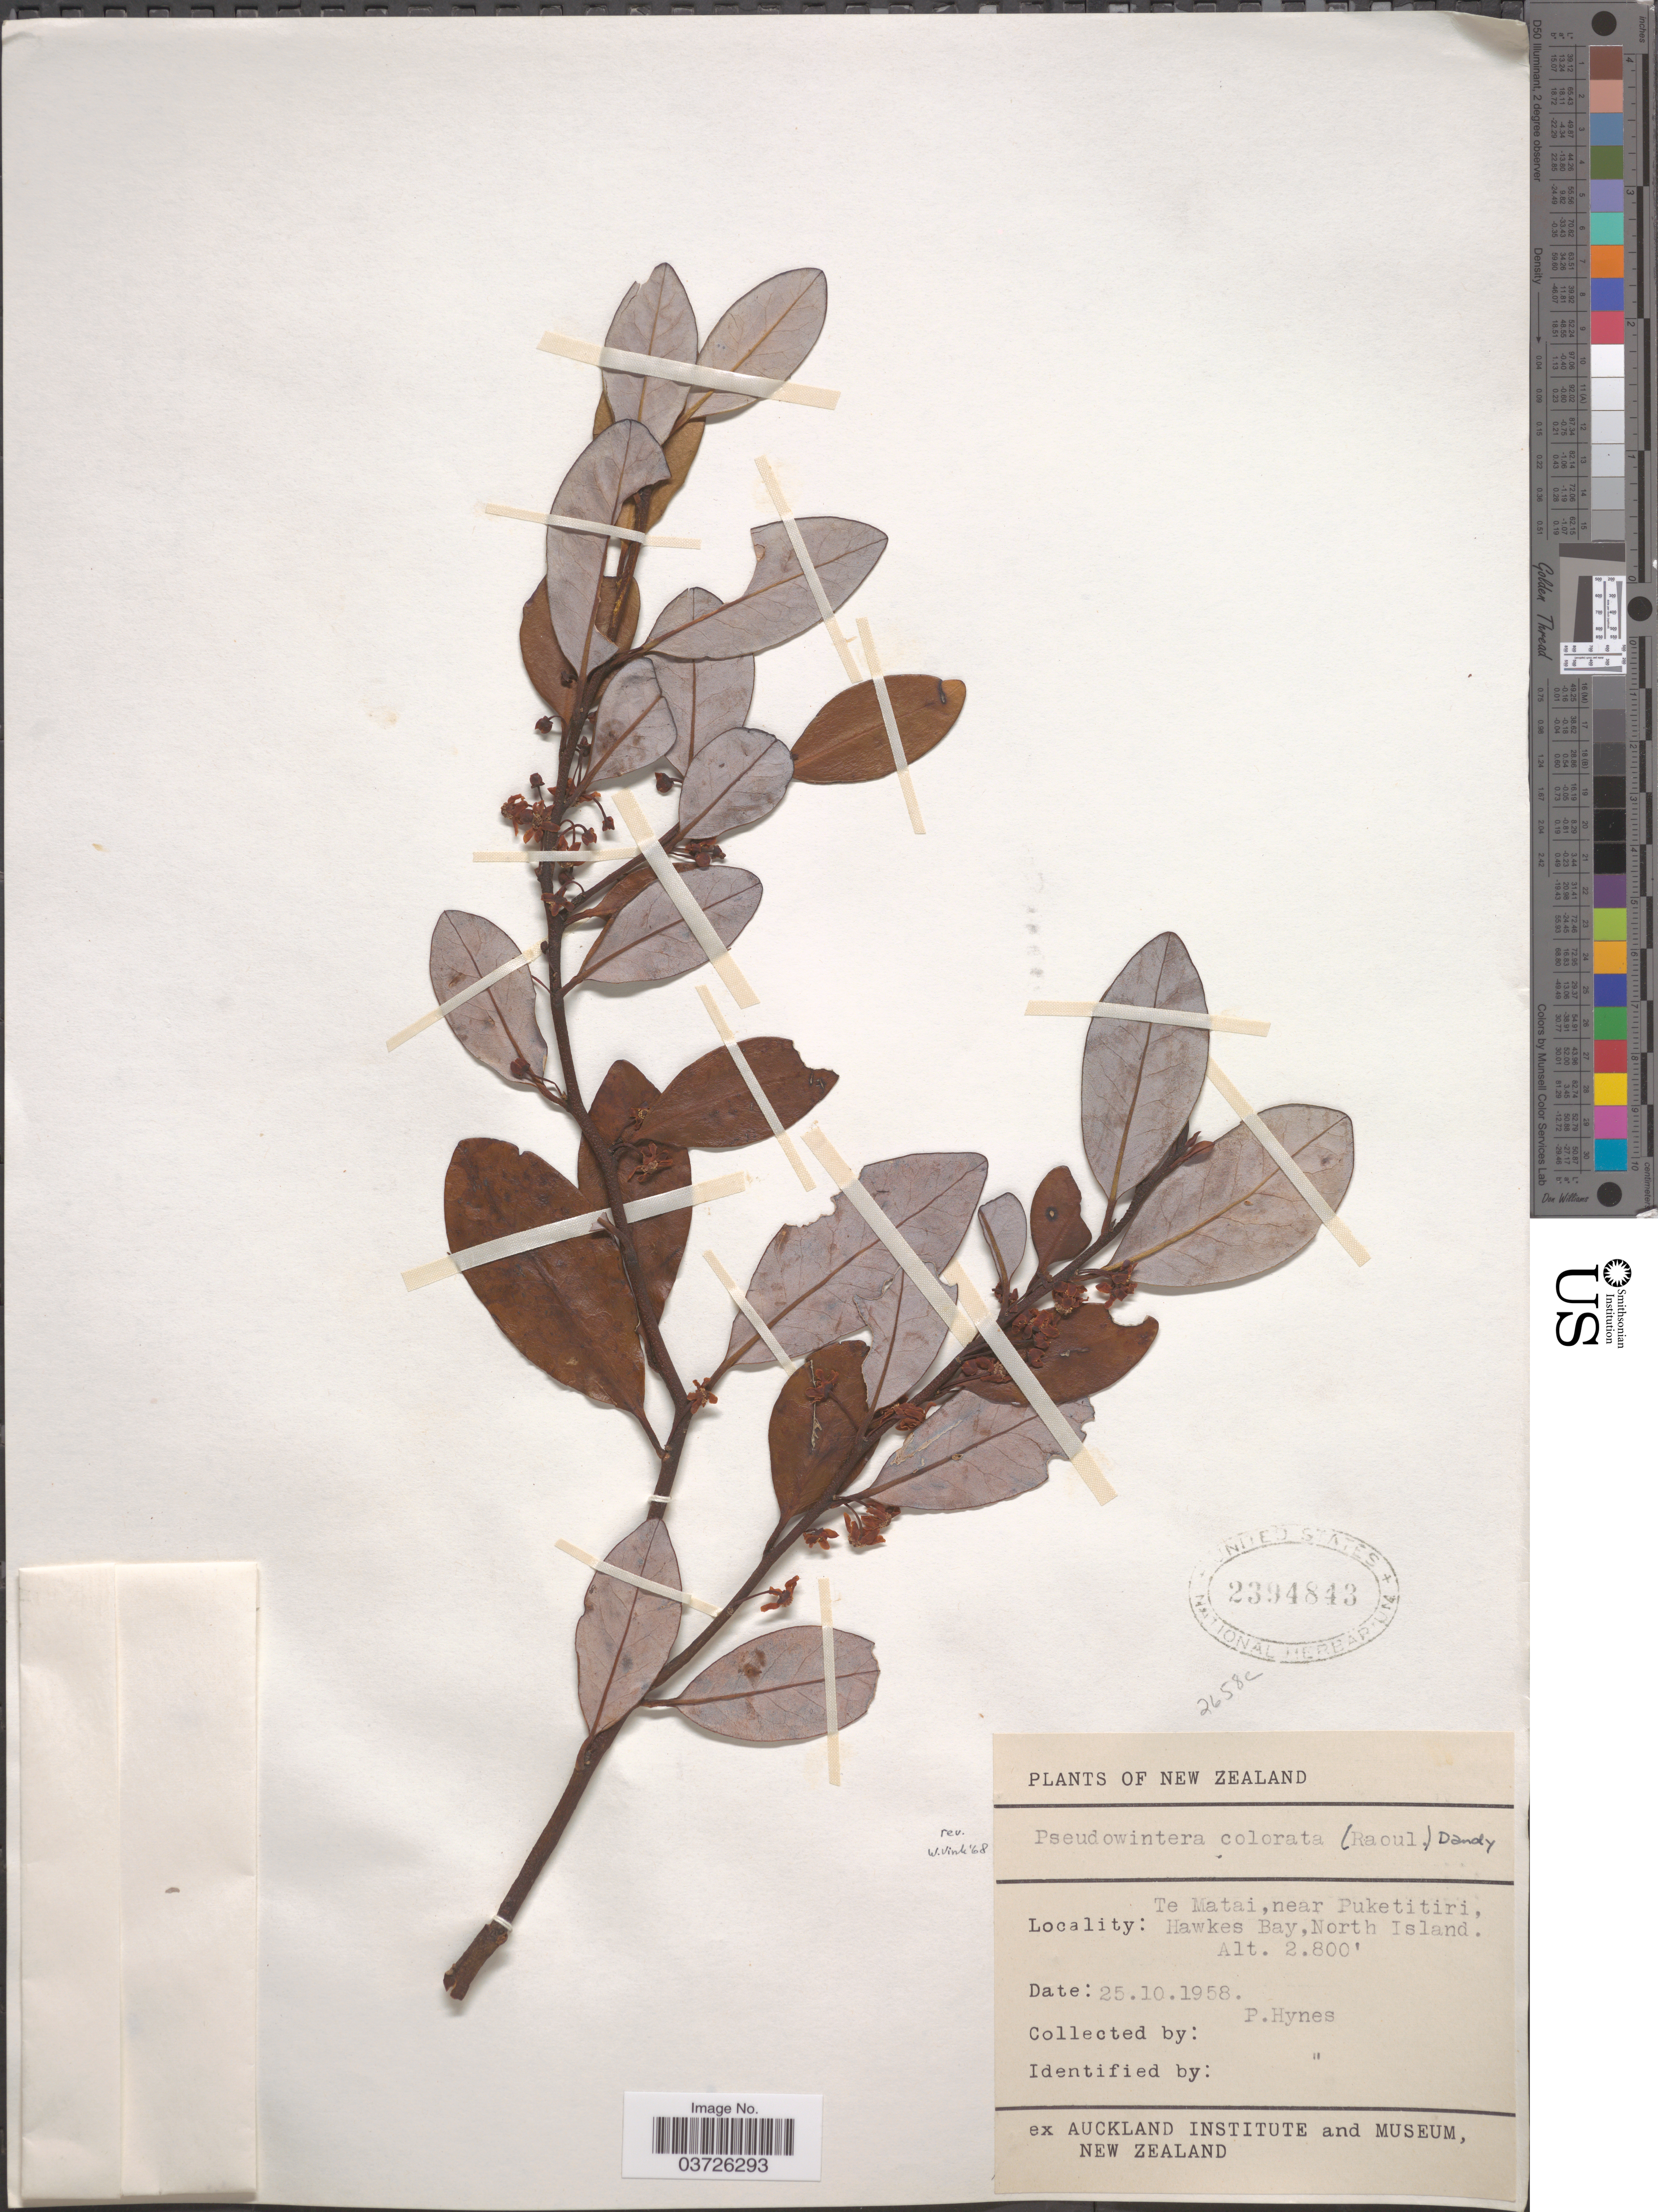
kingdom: Plantae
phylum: Tracheophyta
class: Magnoliopsida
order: Canellales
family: Winteraceae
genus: Pseudowintera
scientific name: Pseudowintera colorata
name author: (Raoul) Dandy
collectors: P. Hynes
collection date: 1958-10-25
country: New Zealand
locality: Te Matai, near Puketitiri, Hawkes Bay, North Island.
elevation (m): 853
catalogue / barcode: US 2394843